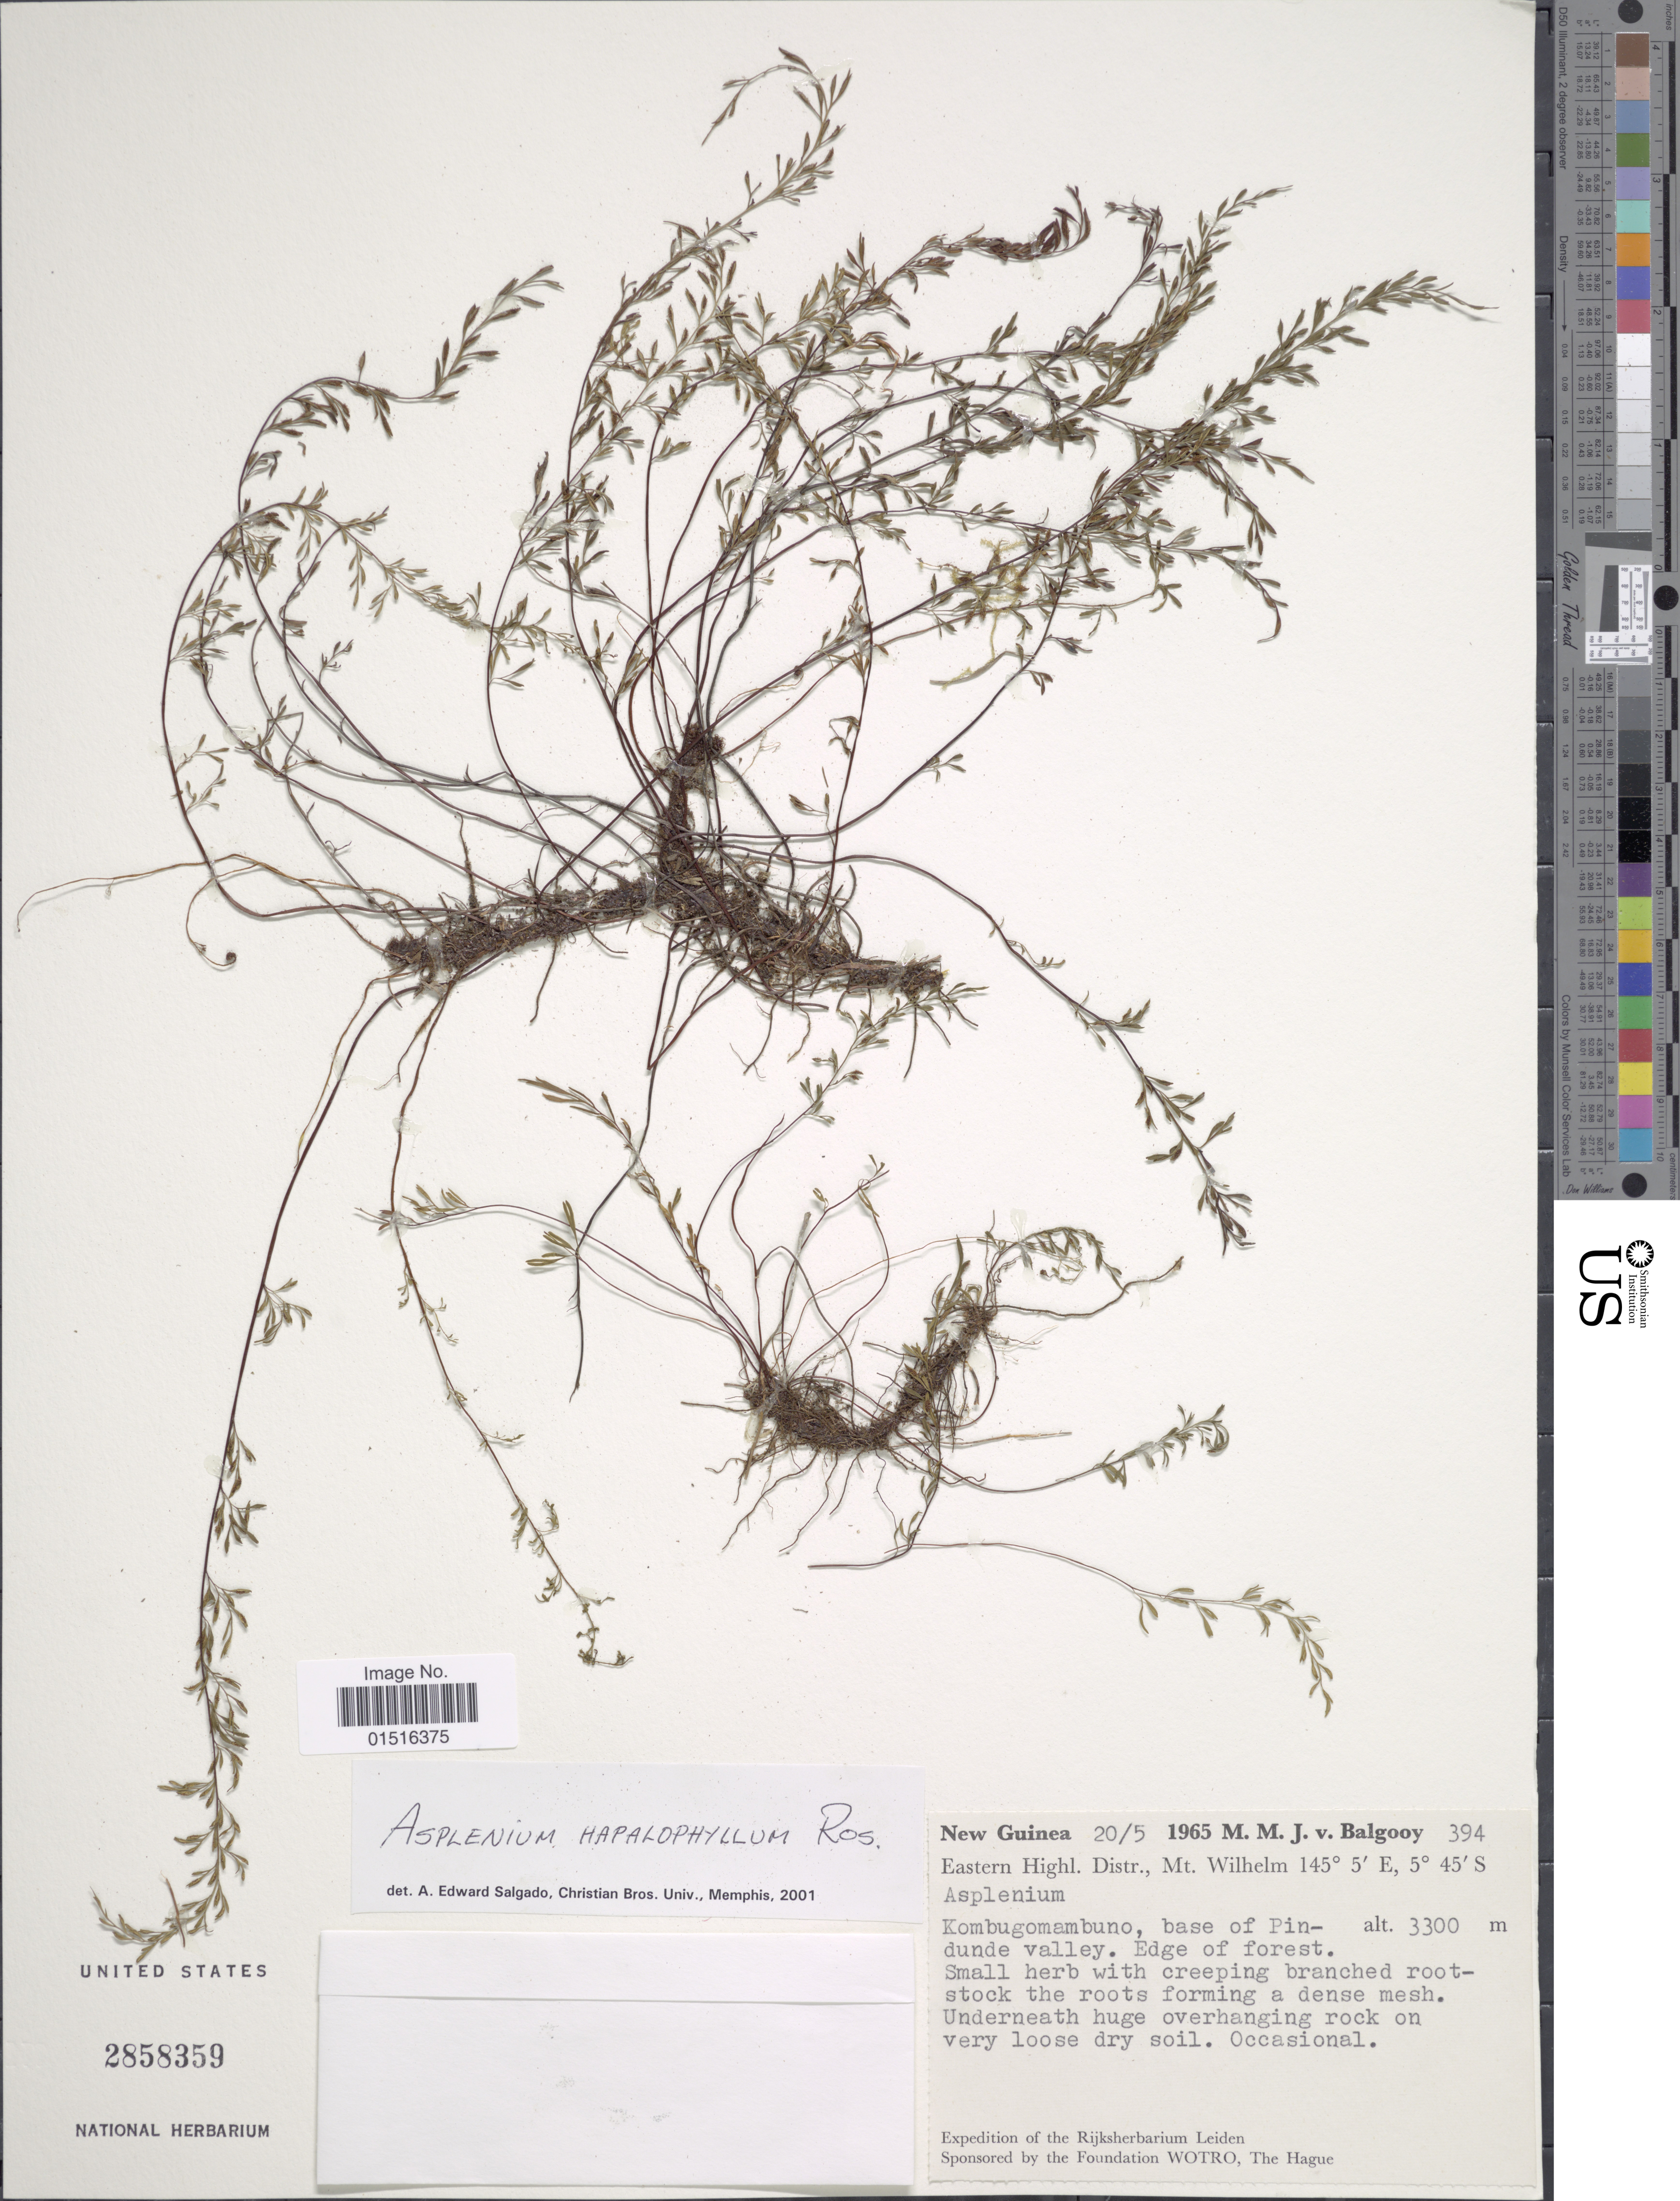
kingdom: Plantae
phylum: Tracheophyta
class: Polypodiopsida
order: Polypodiales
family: Aspleniaceae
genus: Asplenium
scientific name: Asplenium hapalophyllum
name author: Rosenst.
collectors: M. M. van Balgooy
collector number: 394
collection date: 1965-05-20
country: Papua New Guinea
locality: Eastern Highl. Distr., Mt. Wilhelm, Kombugomambuno, base of Pindunde valley, New Guinea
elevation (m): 3300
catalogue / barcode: US 2858359